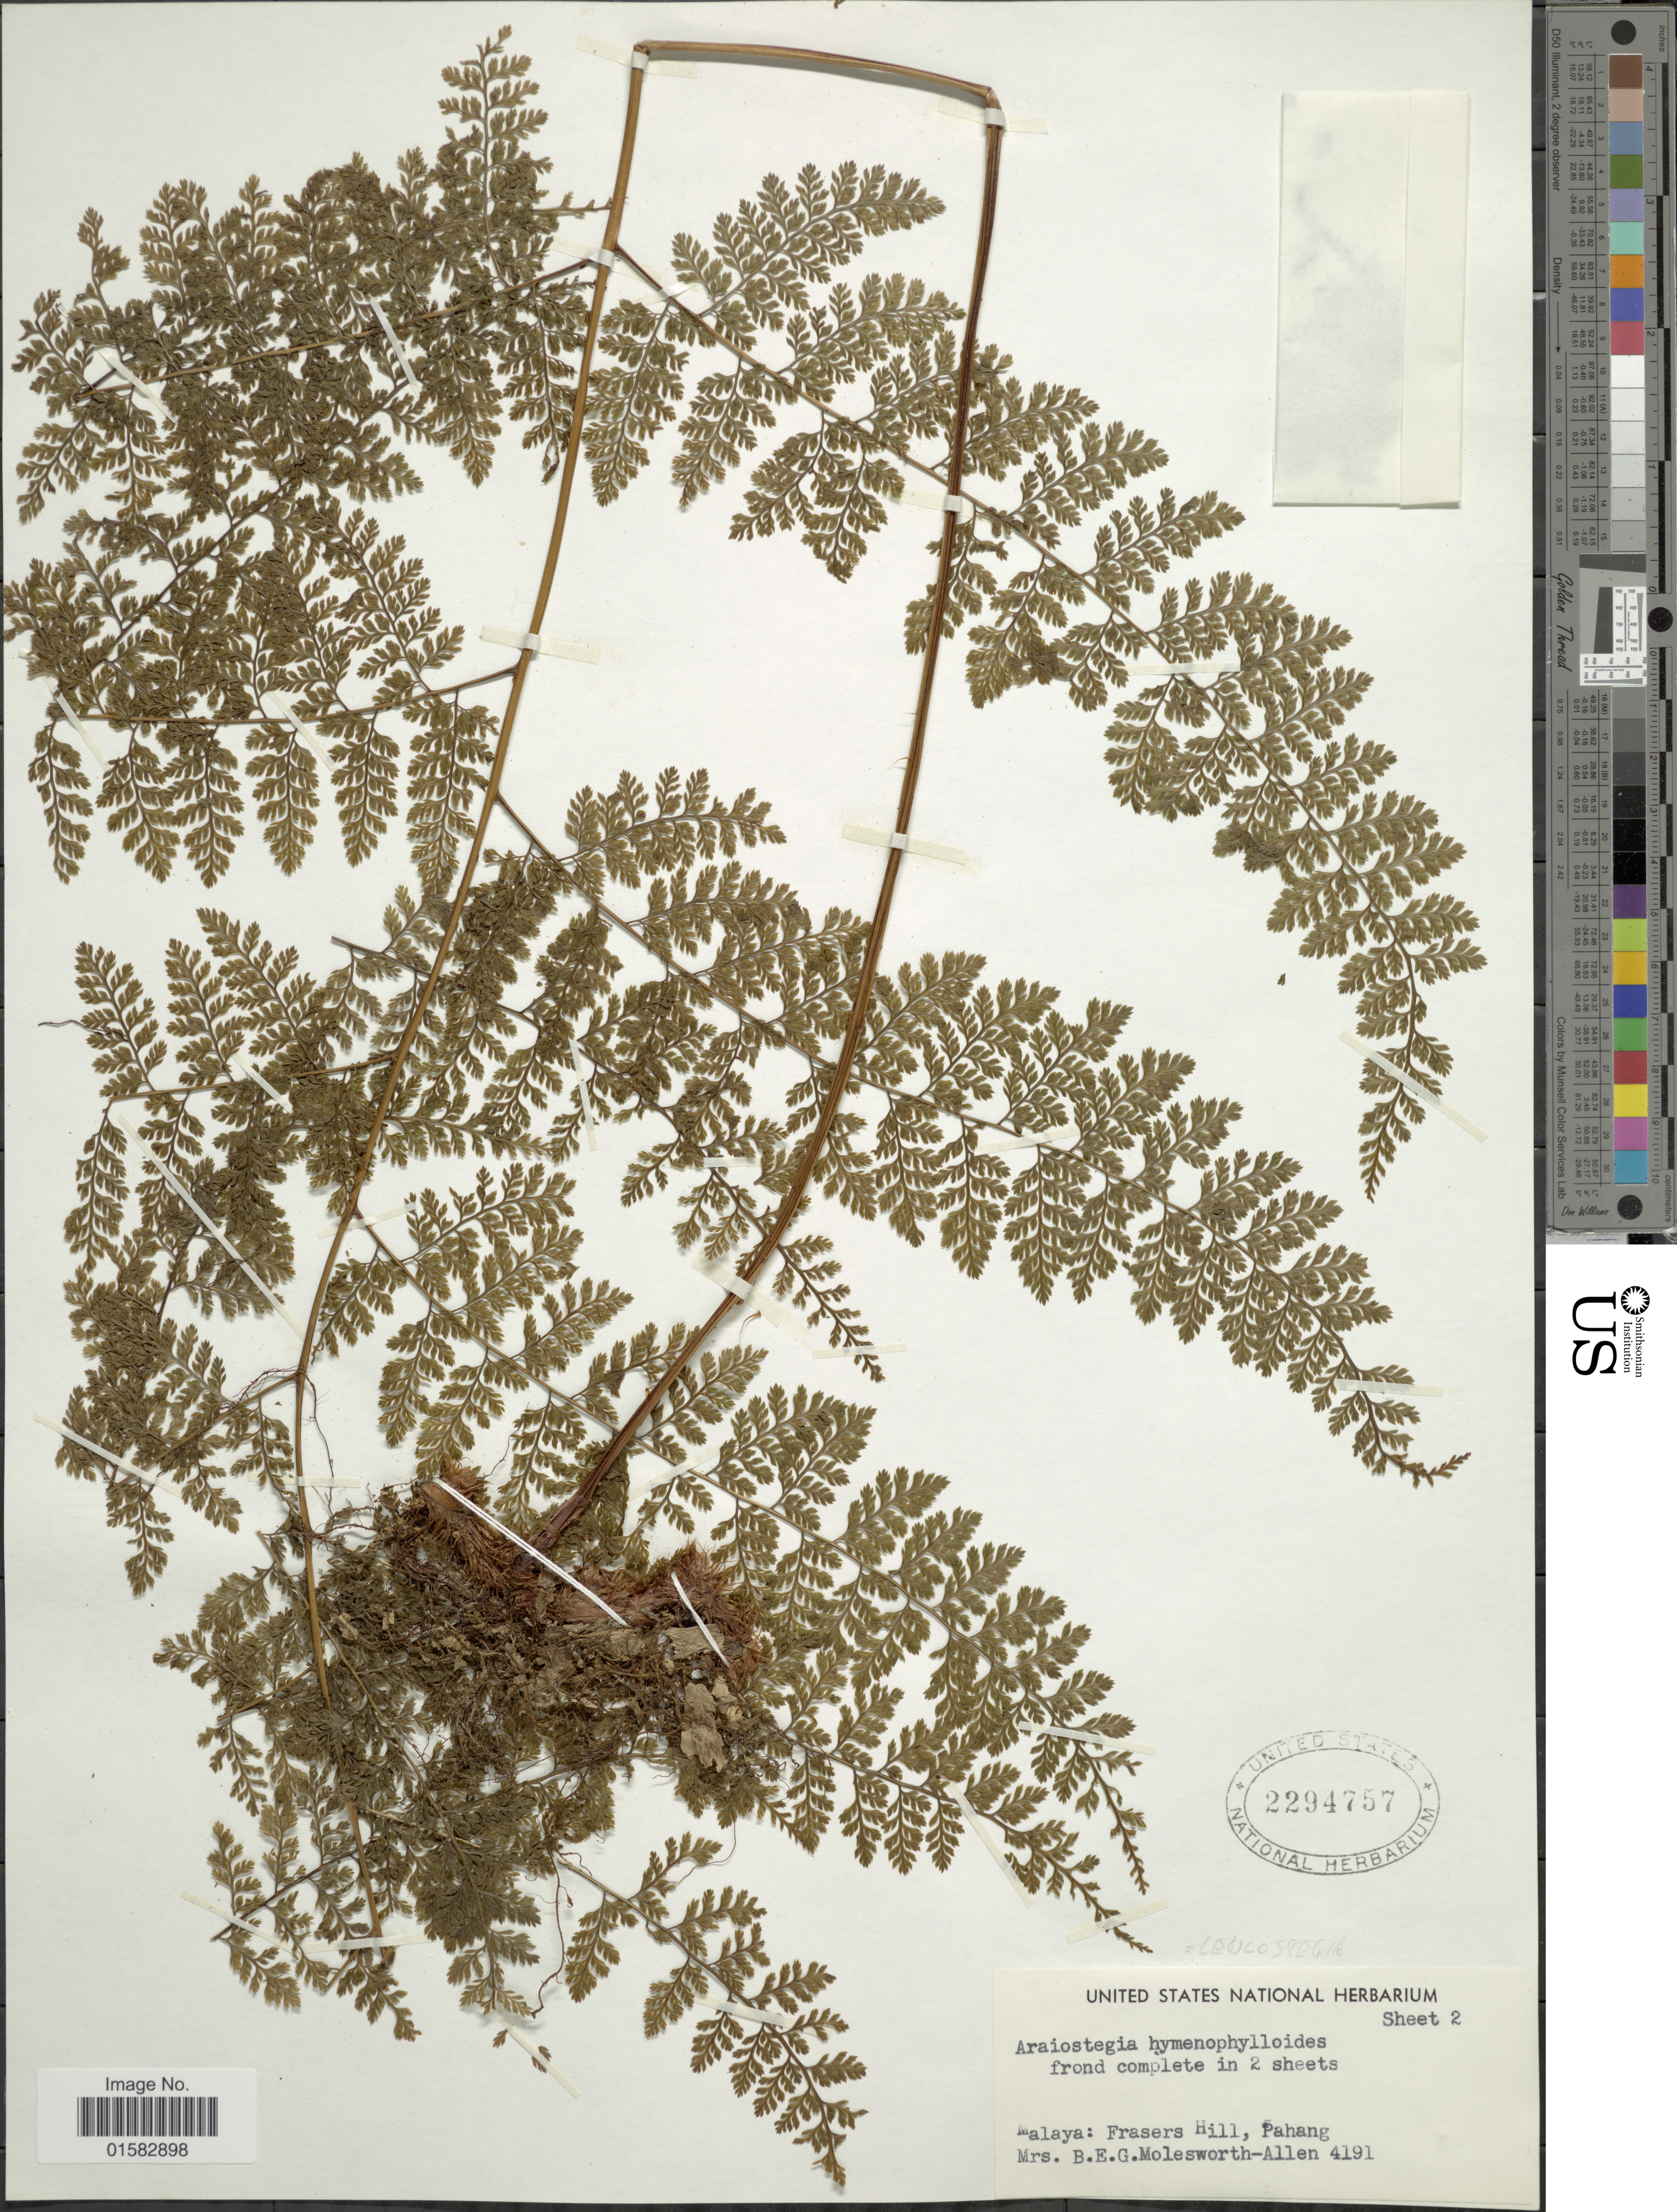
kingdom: Plantae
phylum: Tracheophyta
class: Polypodiopsida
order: Polypodiales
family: Davalliaceae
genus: Davallia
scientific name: Davallia hymenophylloides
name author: (Bedd.) Kuhn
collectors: Mrs. B. E. G. Molesworth-Allen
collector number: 4191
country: Malaysia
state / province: Pahang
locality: Fraser's Hill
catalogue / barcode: US 2294757